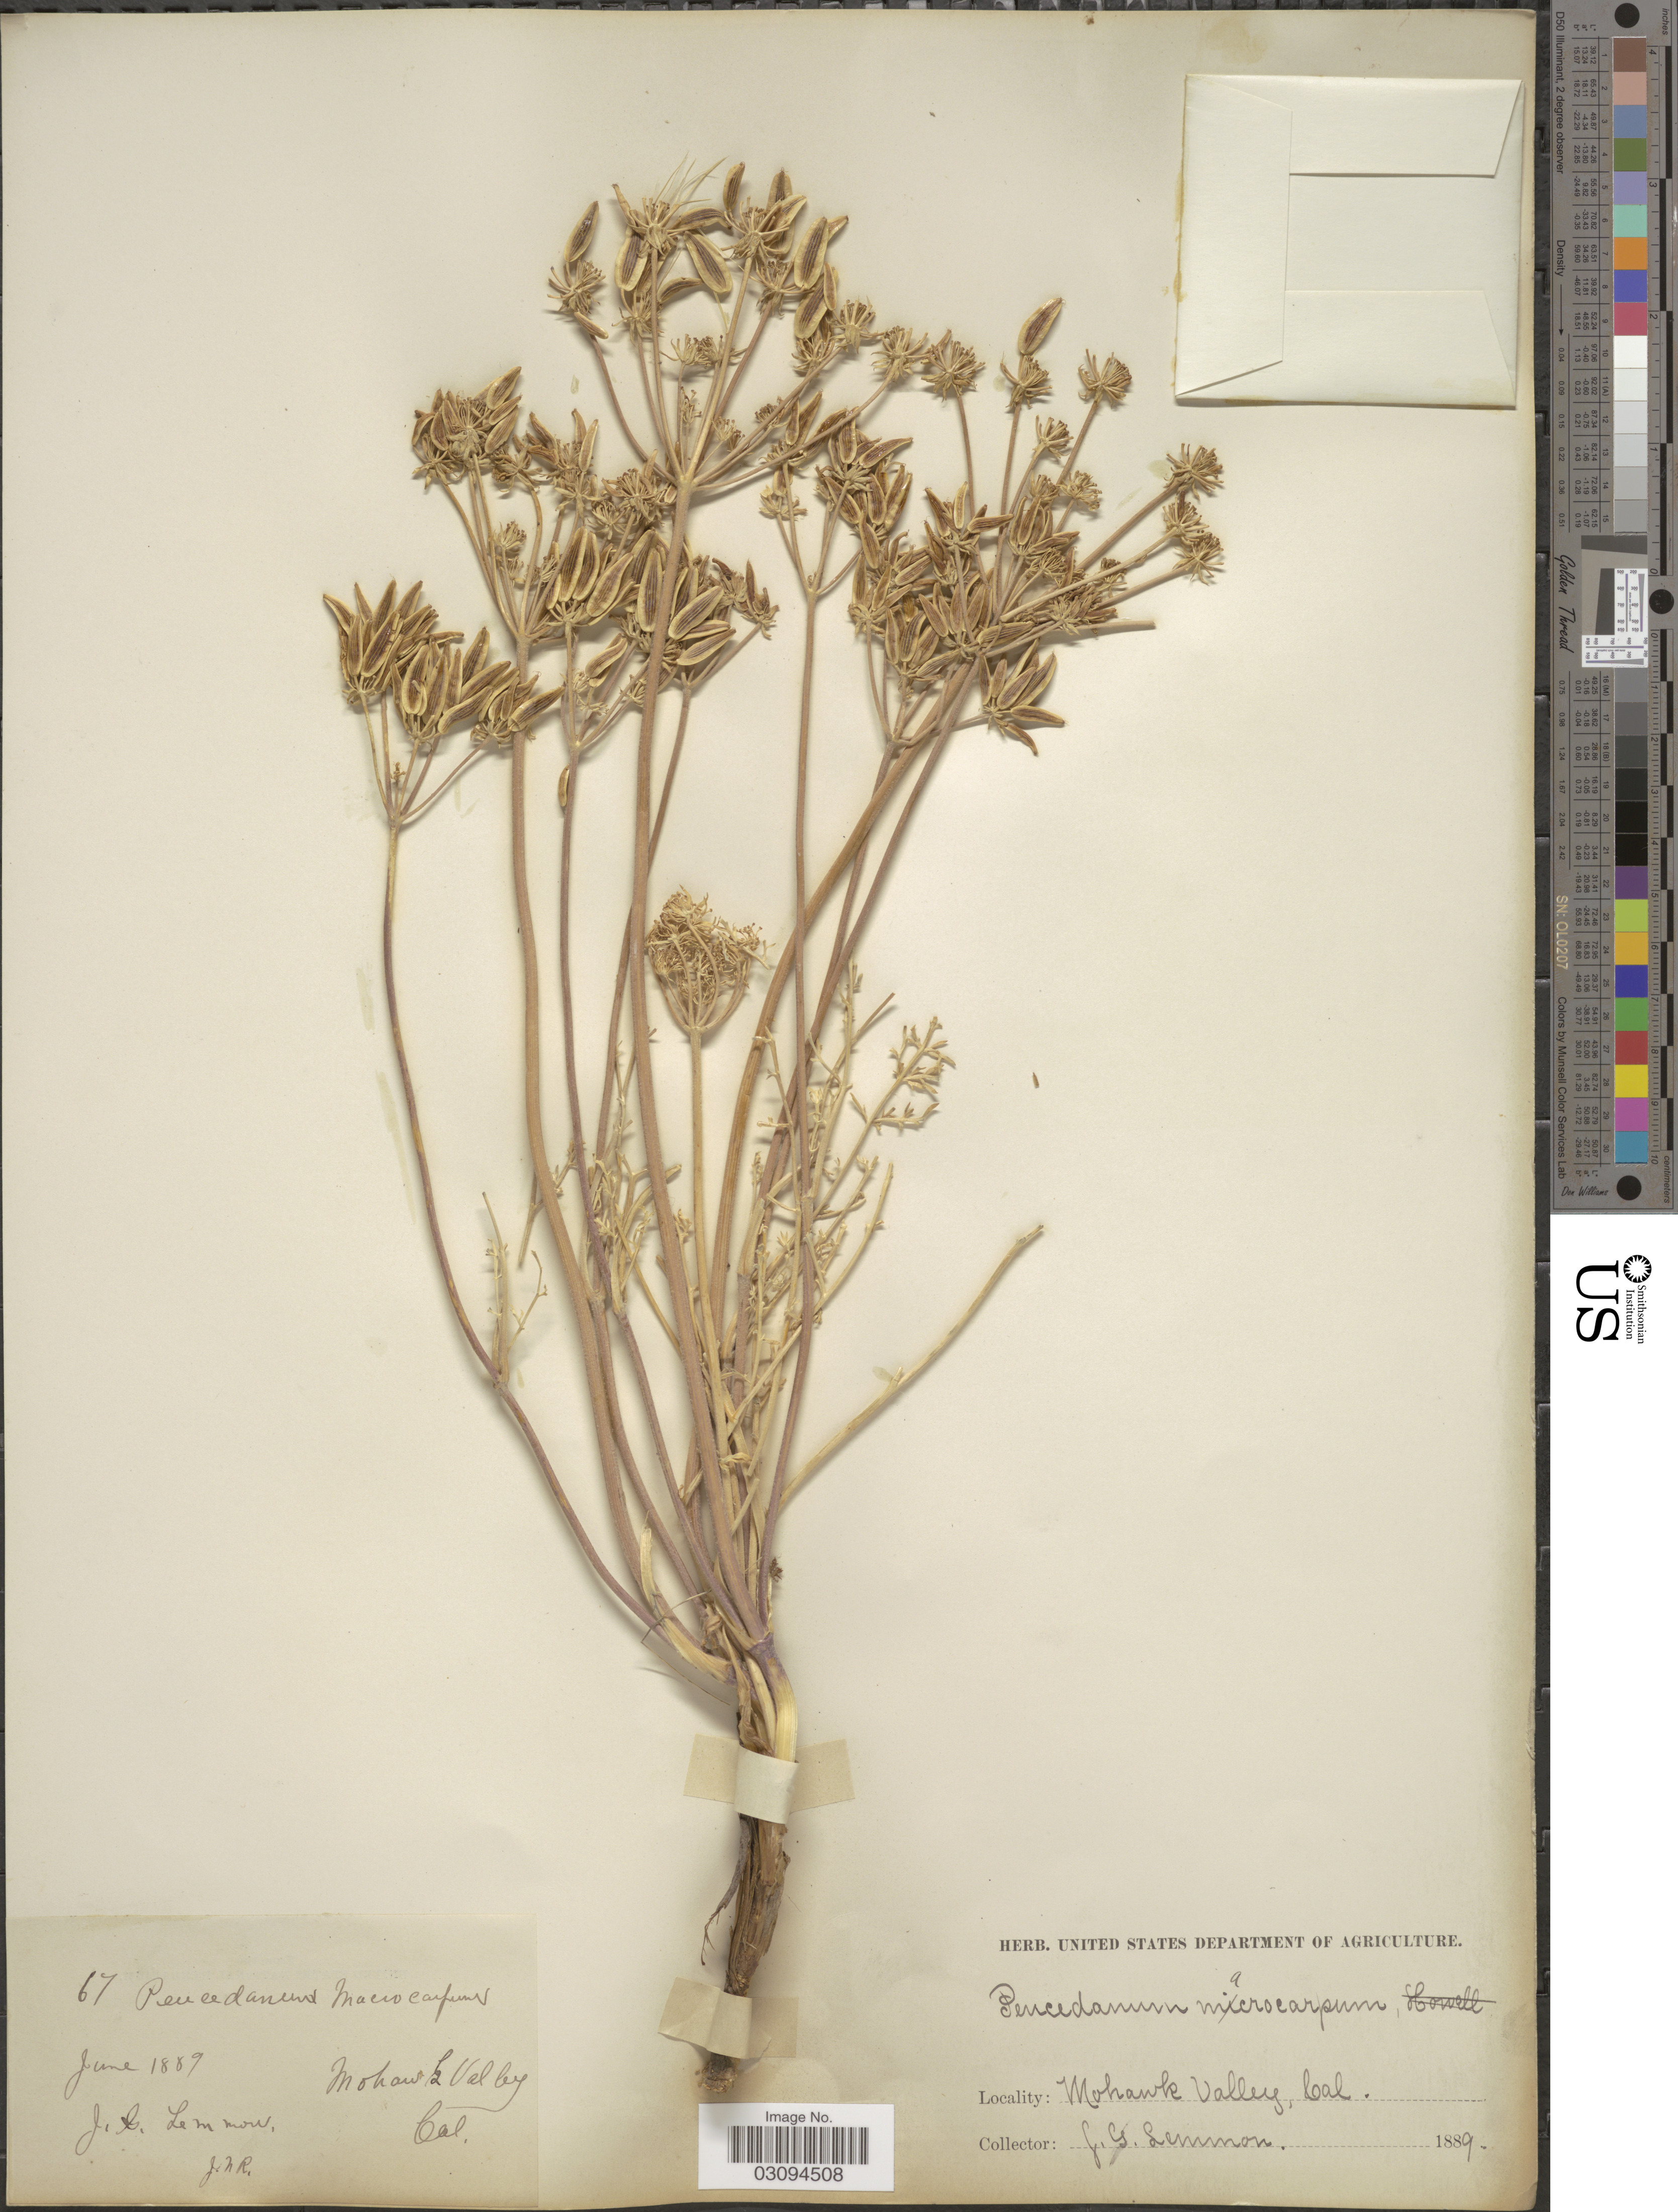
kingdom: Plantae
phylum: Tracheophyta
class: Magnoliopsida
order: Apiales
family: Apiaceae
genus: Lomatium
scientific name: Lomatium macrocarpum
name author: (Hook. et al.) J.M. Coult. & Rose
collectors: J. Lemmon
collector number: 67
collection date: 1889-06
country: United States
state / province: California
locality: Mohawk Valley, Cal.